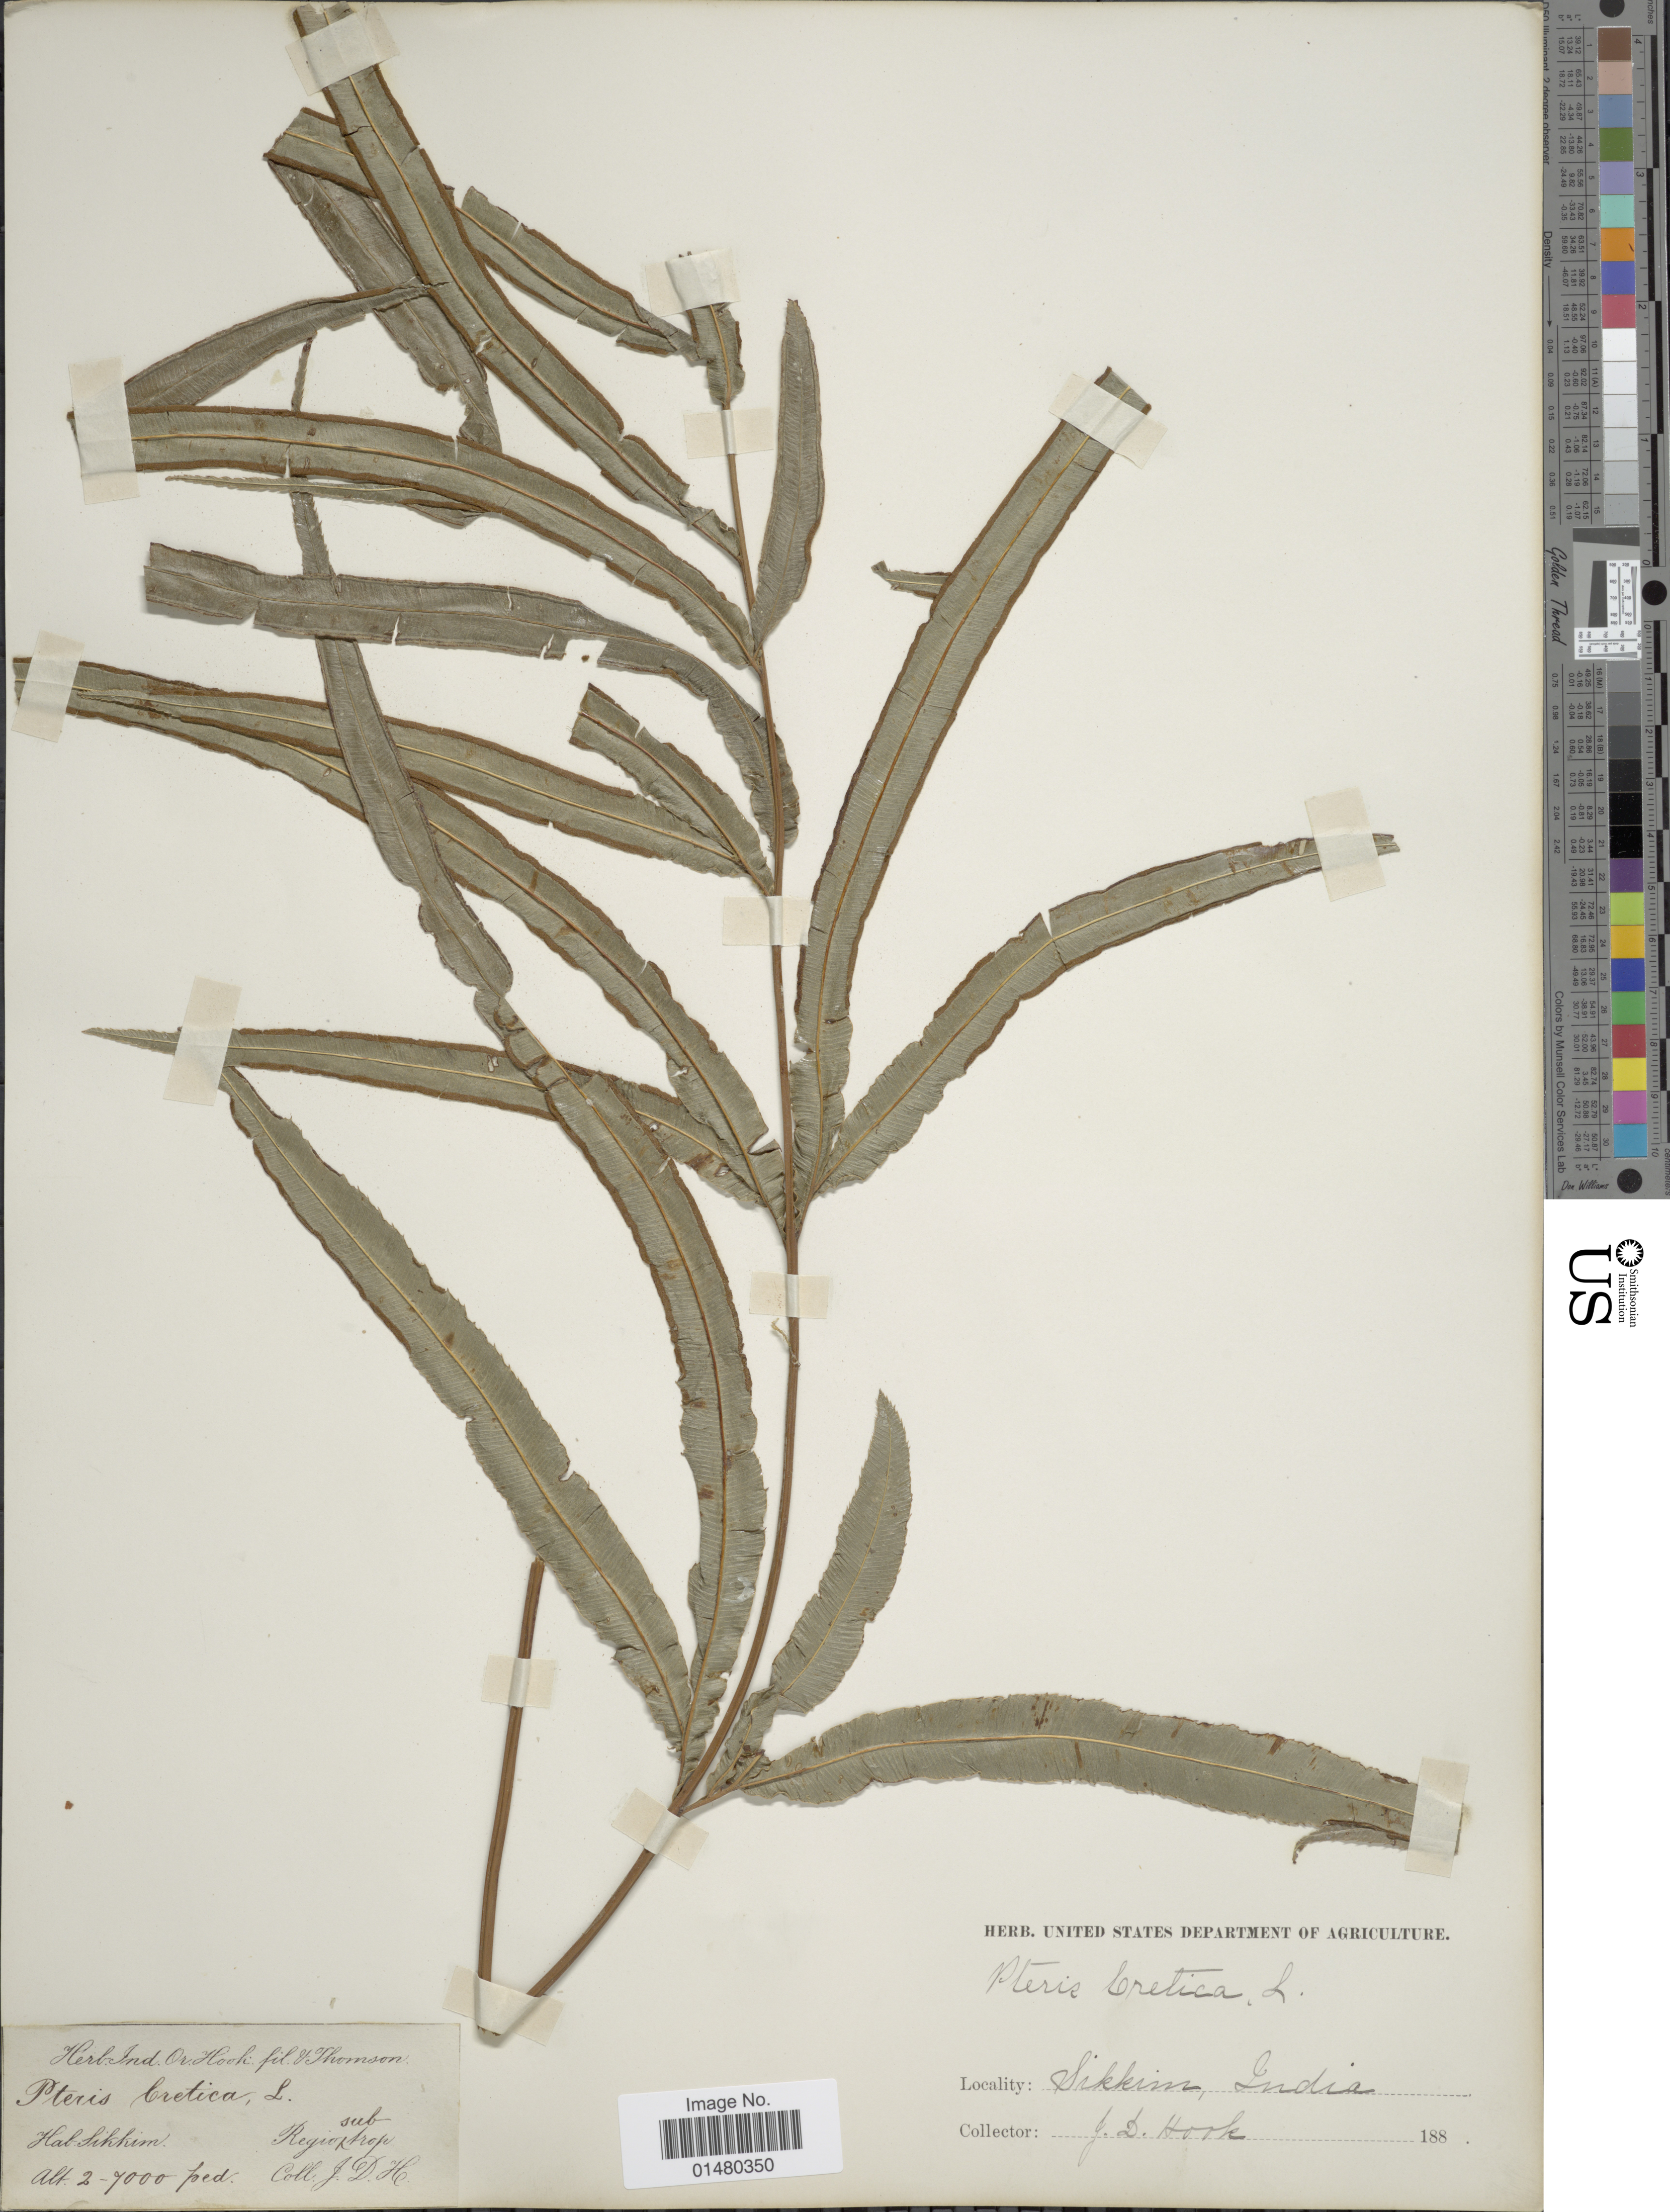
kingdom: Plantae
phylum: Tracheophyta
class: Polypodiopsida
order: Polypodiales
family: Pteridaceae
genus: Pteris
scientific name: Pteris cretica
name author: L.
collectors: J. D. Hooker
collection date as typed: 188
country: India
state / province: Sikkim